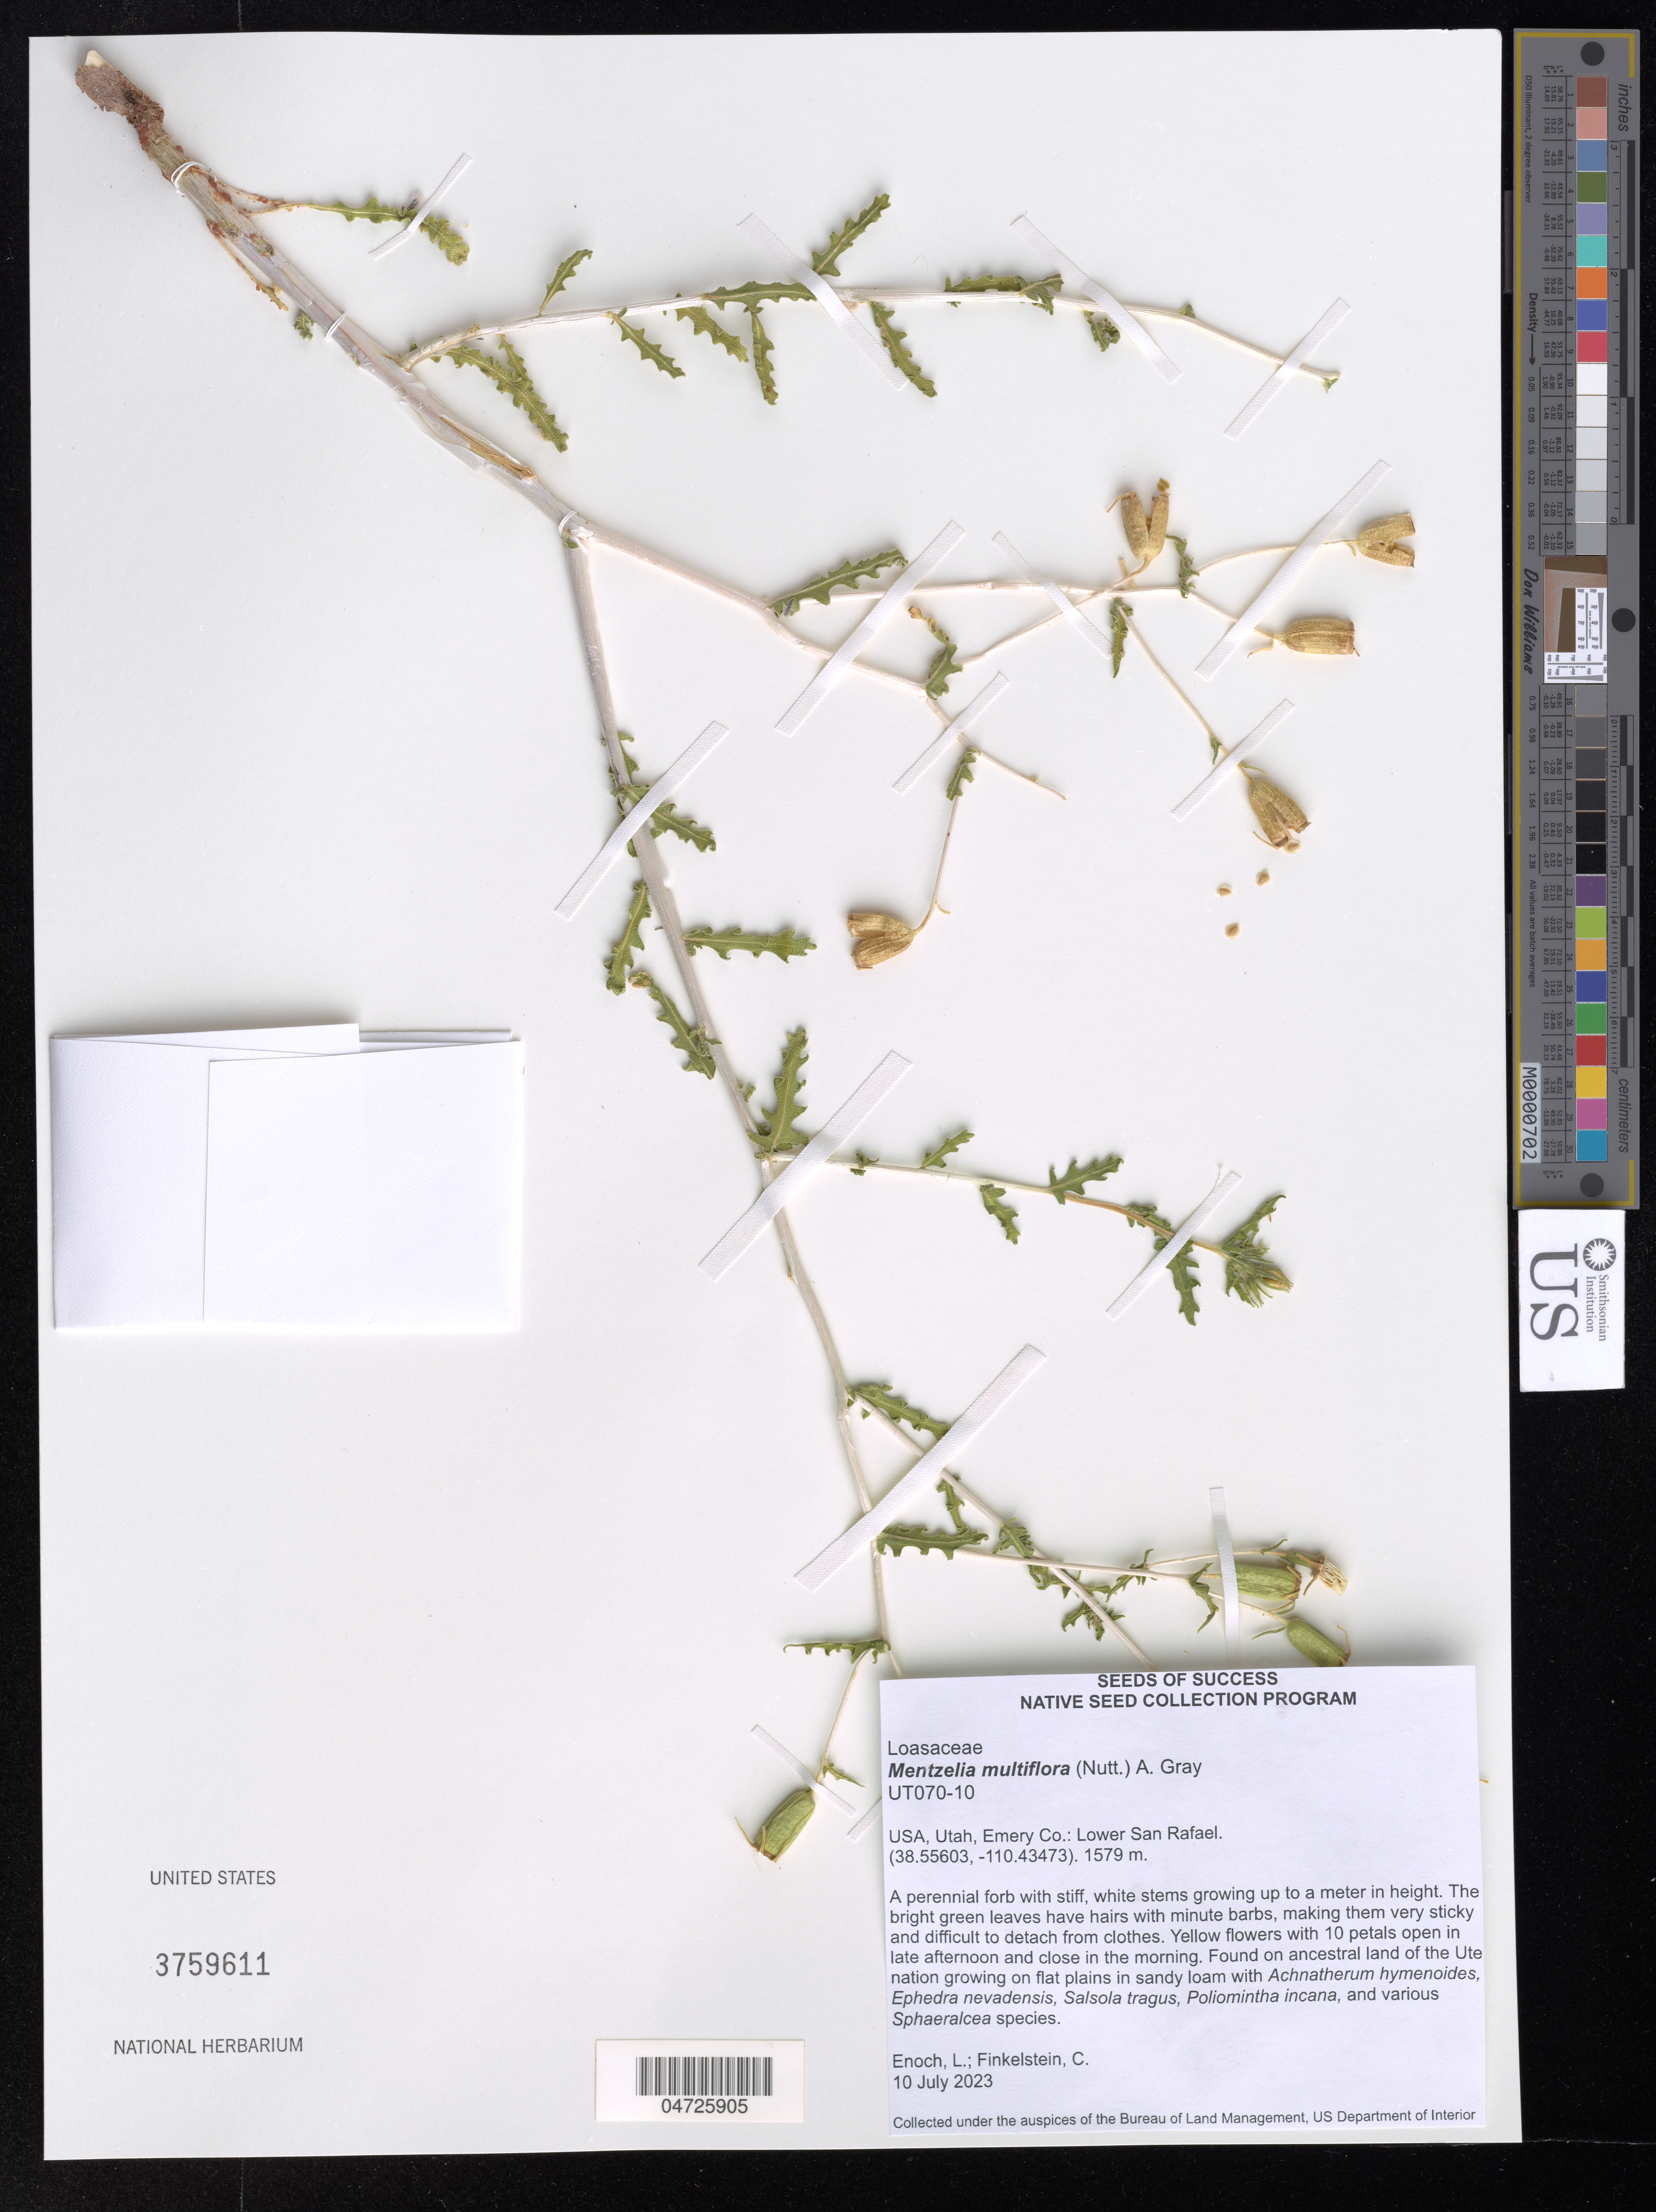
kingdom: Plantae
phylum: Tracheophyta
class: Magnoliopsida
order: Cornales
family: Loasaceae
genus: Mentzelia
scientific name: Mentzelia multiflora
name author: (Nutt.) A. Gray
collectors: L. Enoch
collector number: UT070-10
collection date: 2023-07-10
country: United States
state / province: Utah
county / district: Emery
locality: Emery Co.: Lower San Rafael. Found on acestral land of the Ute nation.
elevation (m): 1579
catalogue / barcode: US 3759611